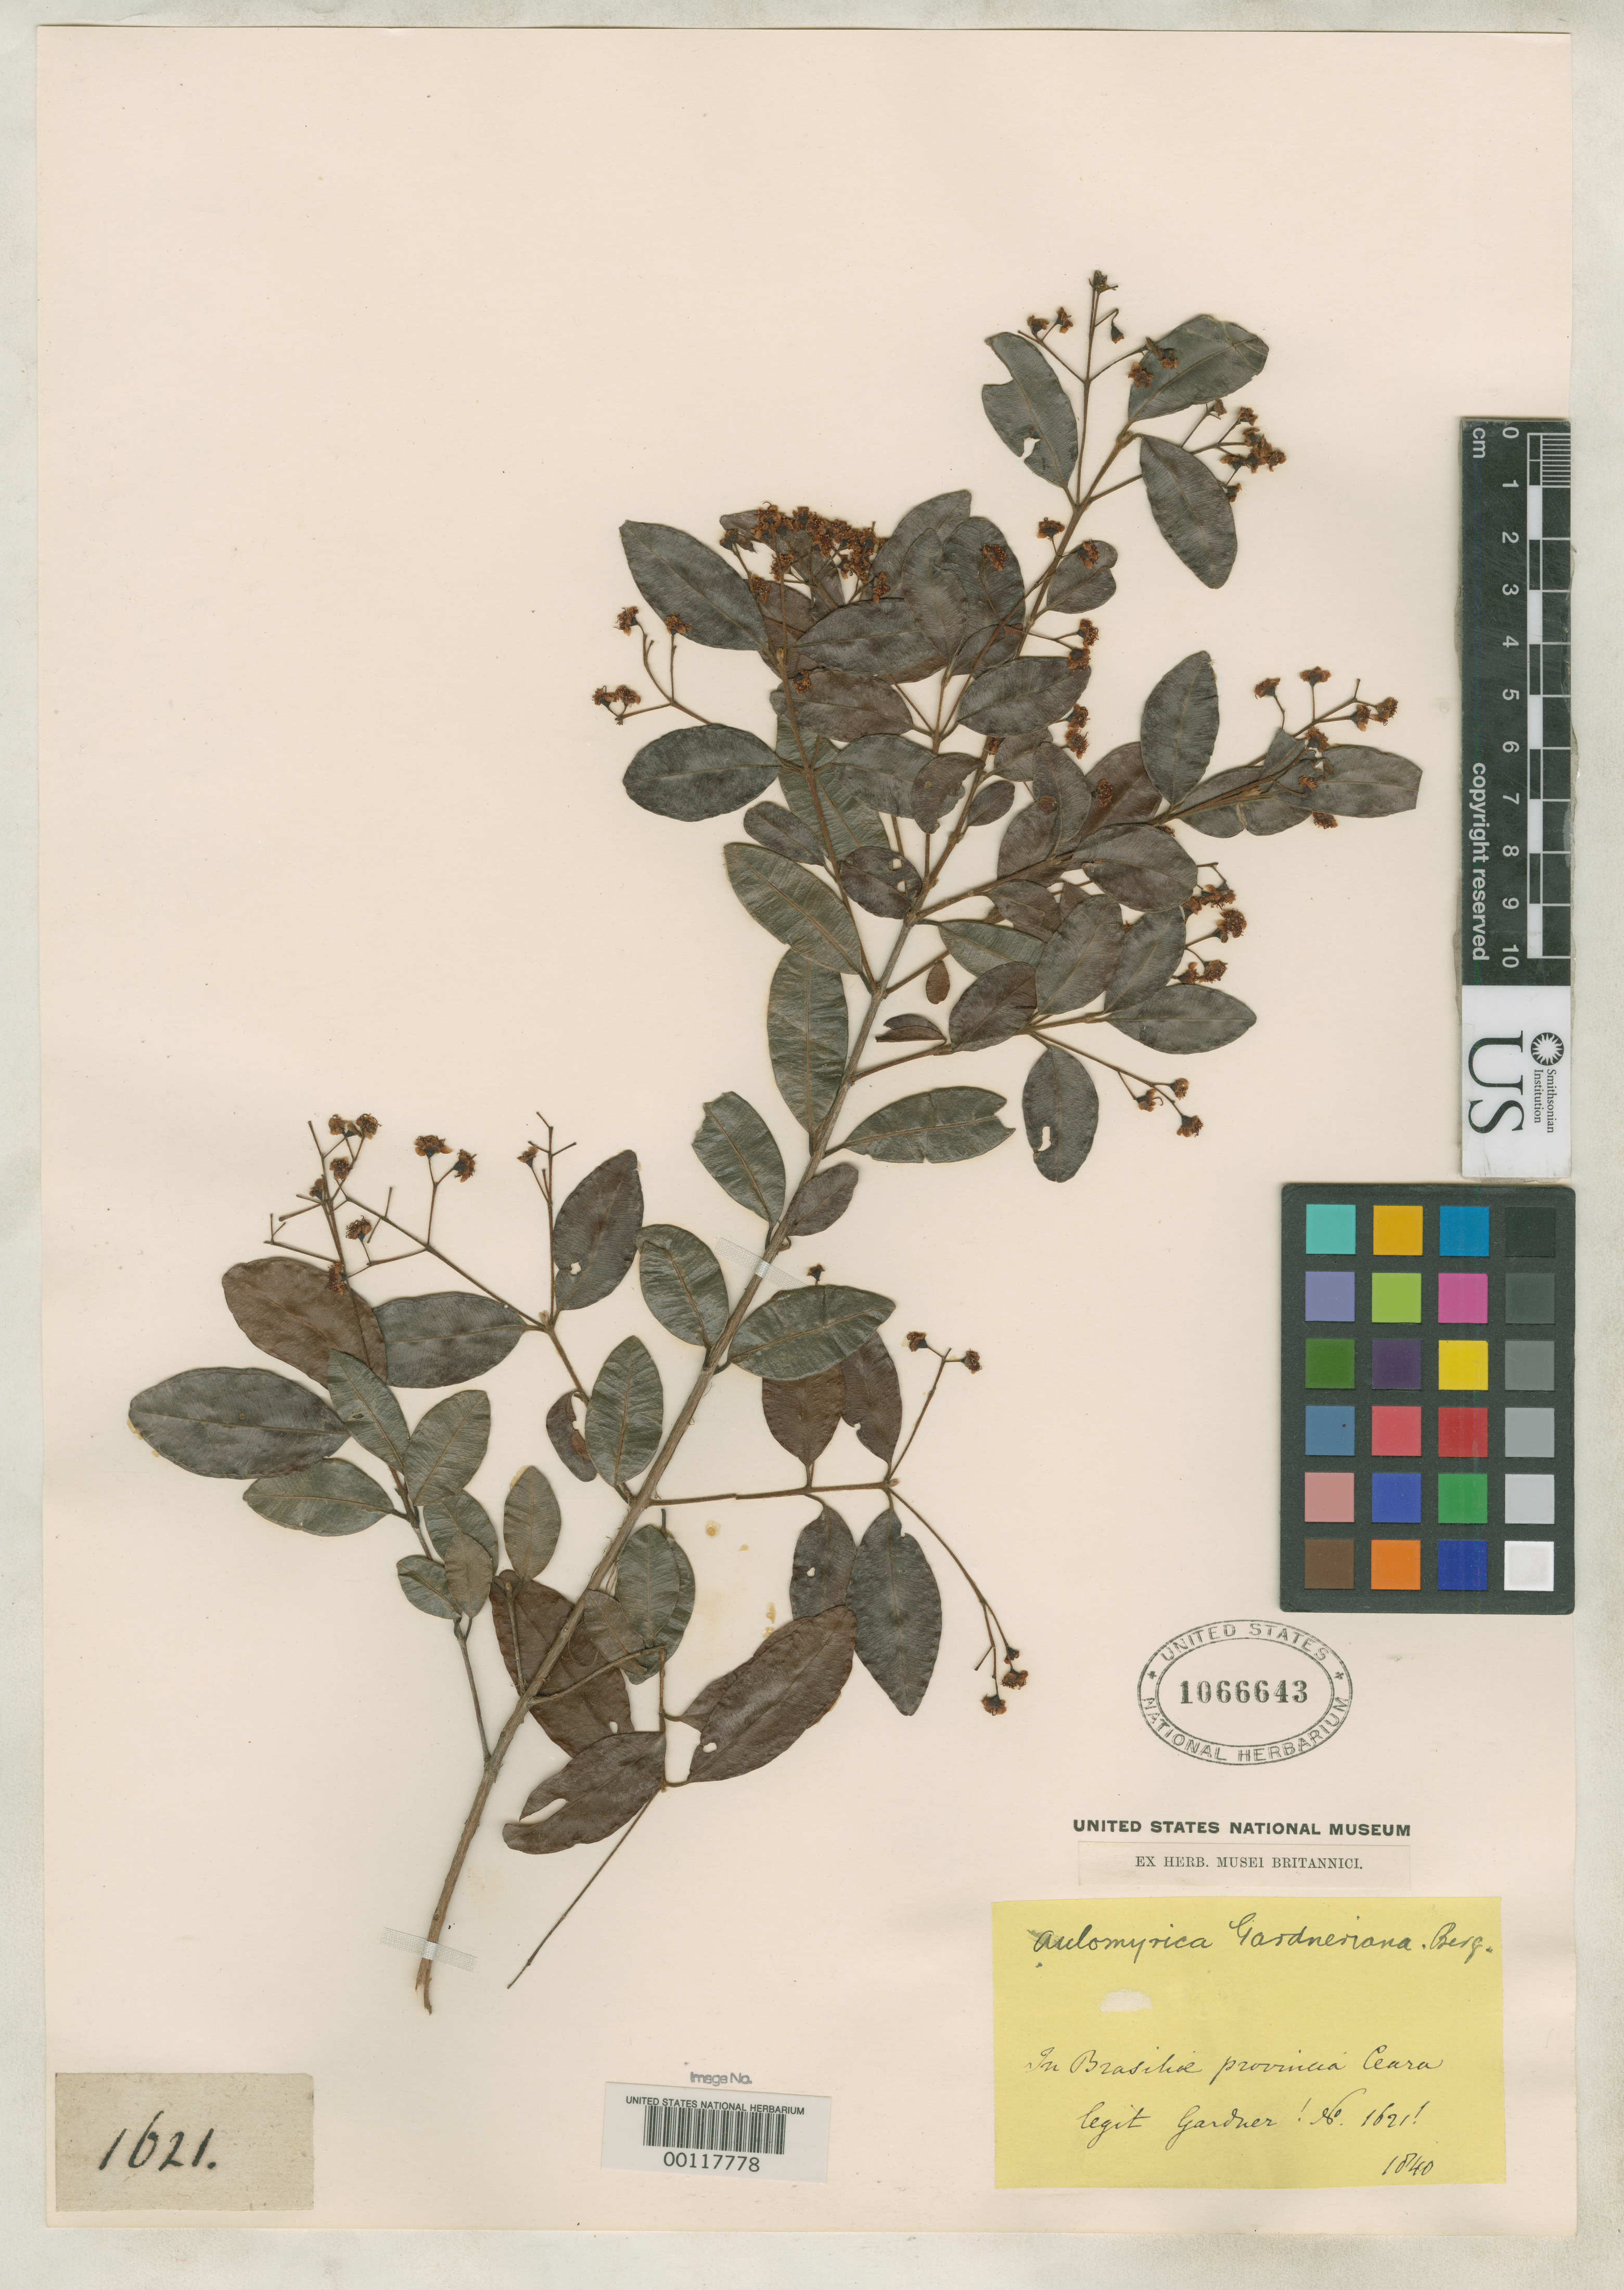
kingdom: Plantae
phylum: Tracheophyta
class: Magnoliopsida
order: Myrtales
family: Myrtaceae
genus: Aulomyrcia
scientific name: Aulomyrcia gardneriana var. caerulescens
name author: O. Berg in Mart.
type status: Isosyntype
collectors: G. Gardner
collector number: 1621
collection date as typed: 1840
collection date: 1840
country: Brazil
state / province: Ceará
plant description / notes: Aulomyrcia gardneriana O. Berg was described with two varieties (var. virescens & var. caerulescens), neither clearly the typical variety; types of both varieties are thus also the types of the species. Myrcia renatoana Mattos nom. nov. (non Myrcia gardneriana O. Berg) replaces the specific name and is typified by the same set of specimens. The specimens are filed in the type herbarium under the two varietal names, respectively.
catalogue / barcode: US 1066643